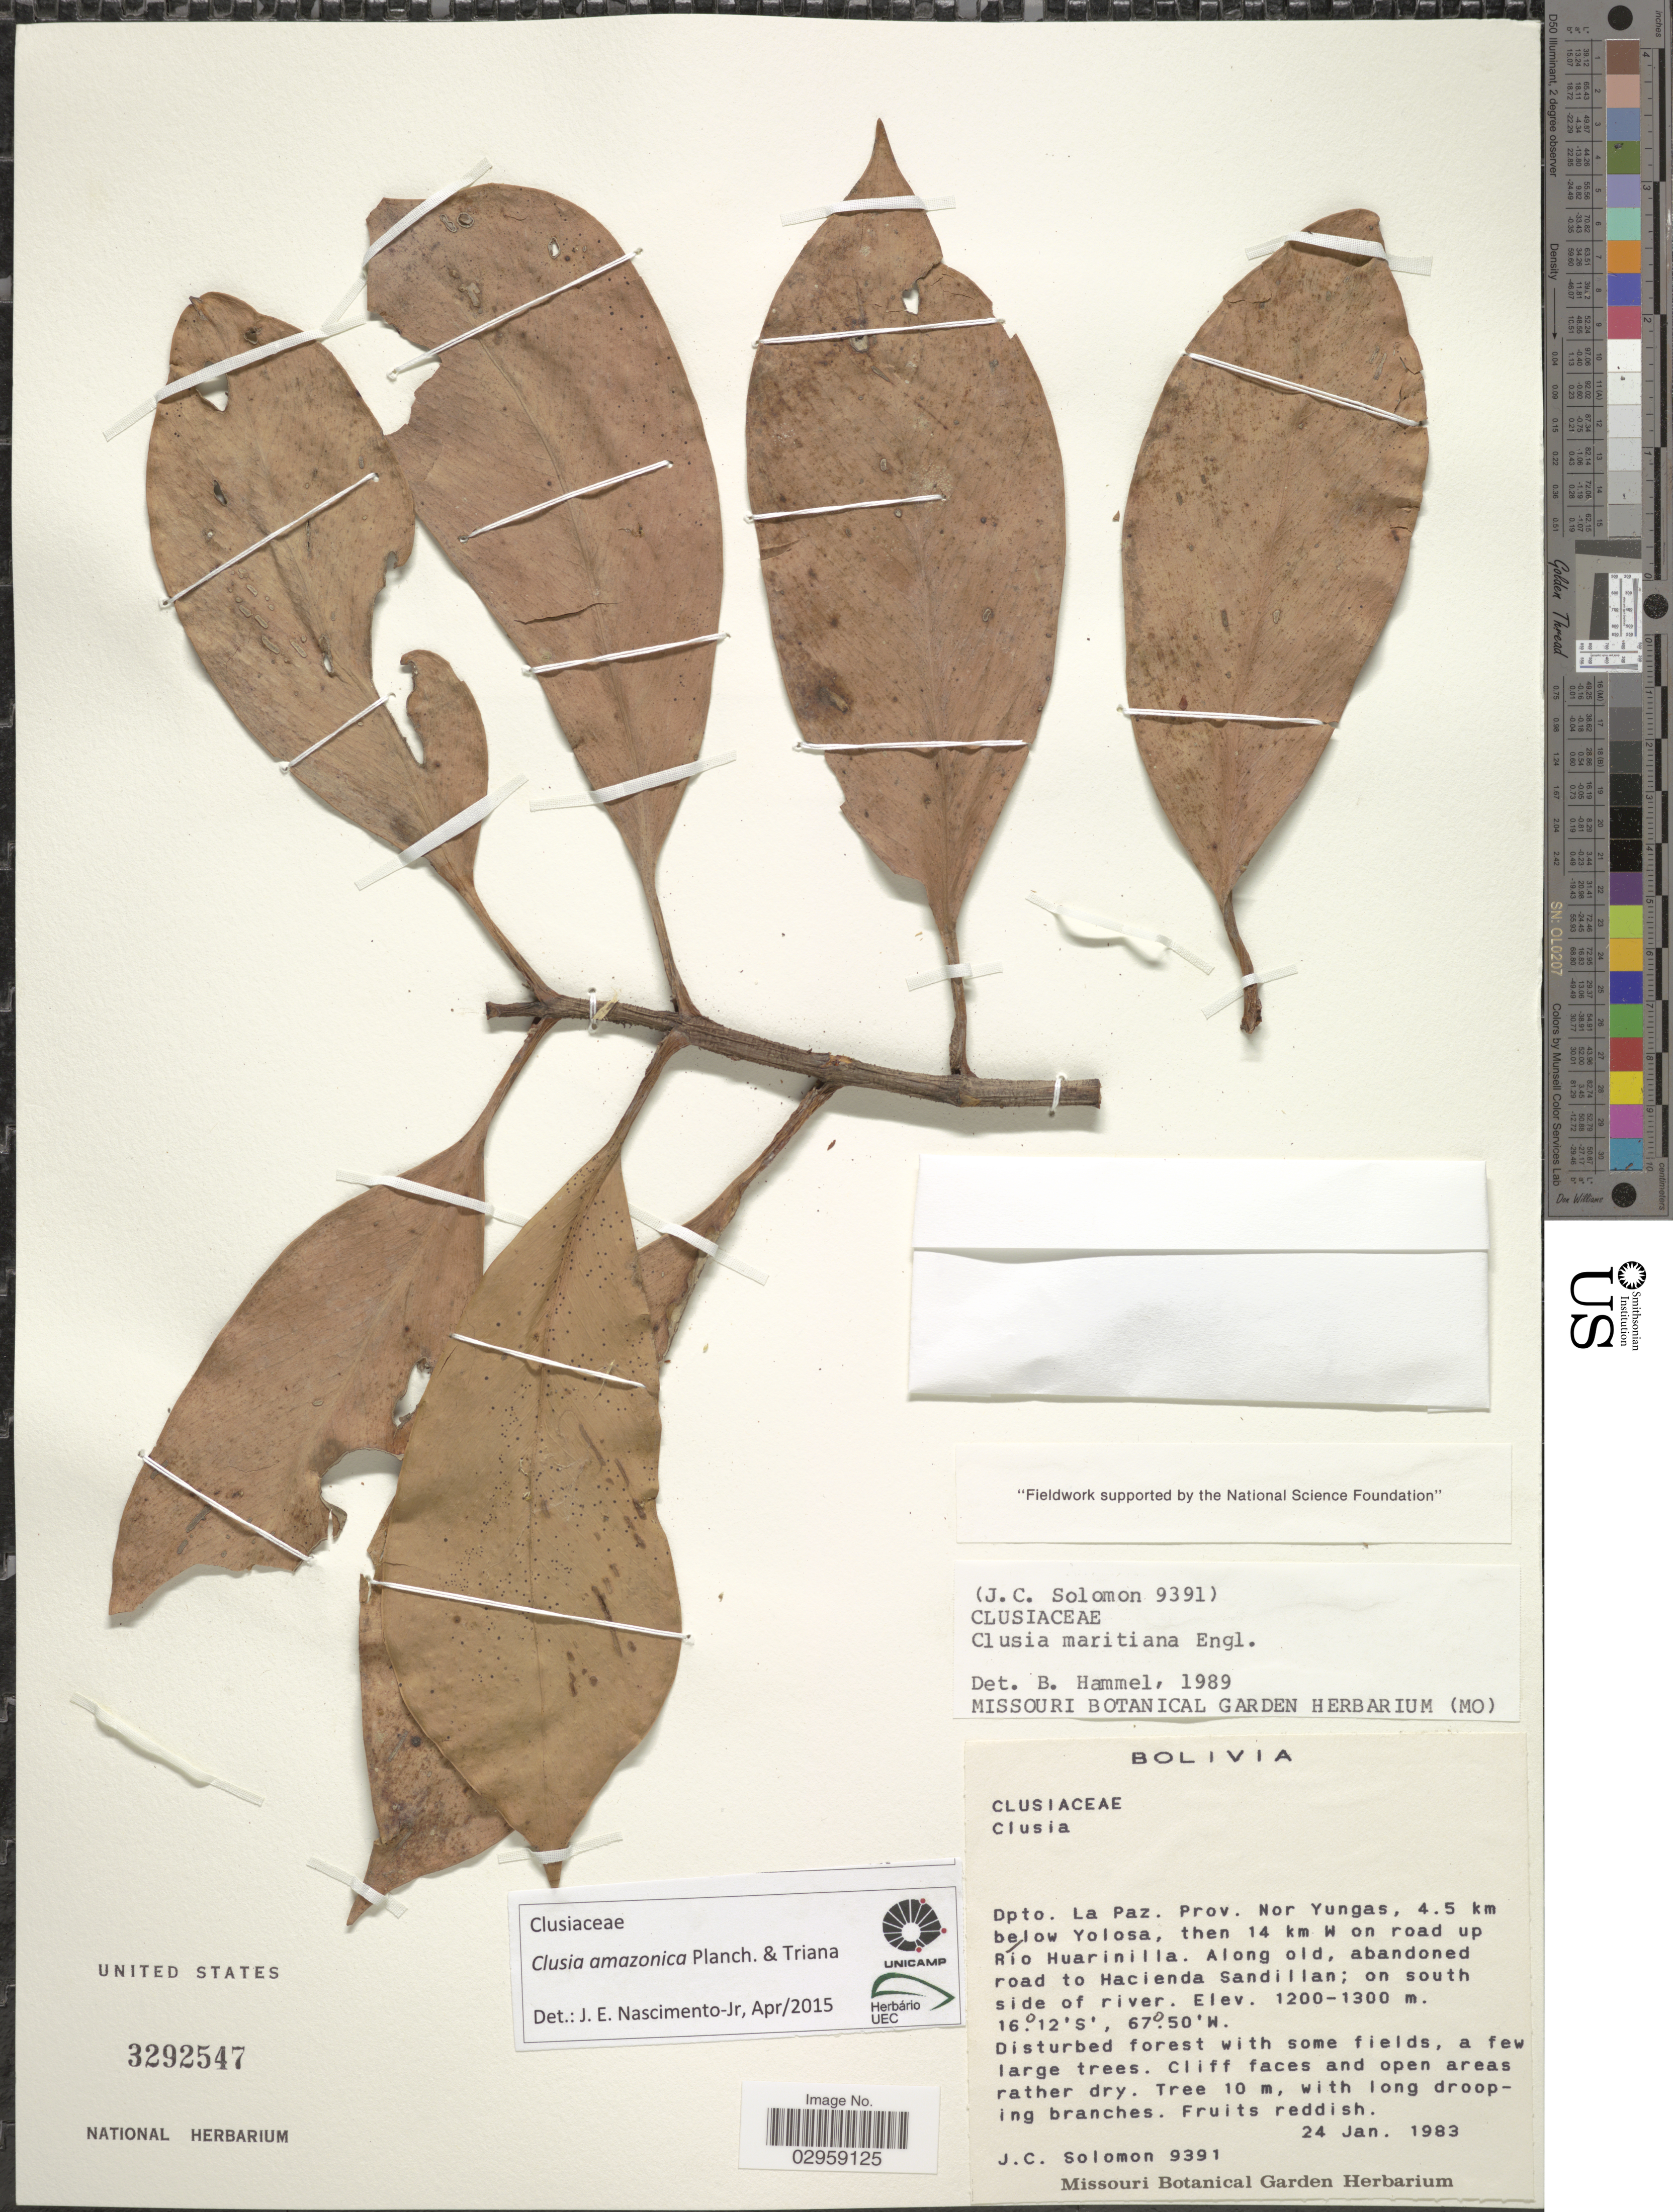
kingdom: Plantae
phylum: Tracheophyta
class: Magnoliopsida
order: Malpighiales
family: Clusiaceae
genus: Clusia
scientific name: Clusia amazonica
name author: Planch. & Triana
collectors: J. C. Solomon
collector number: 9391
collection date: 1983-01-24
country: Bolivia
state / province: La Paz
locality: Dpto. La Paz. Prov. Nor Yungas, 4.5 km below Yolosa, then 14 km W on road up Río Huarinilla. Along old, abandoned road to Hacienda Sandillan; on south side of river.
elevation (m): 1200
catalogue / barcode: US 3292547